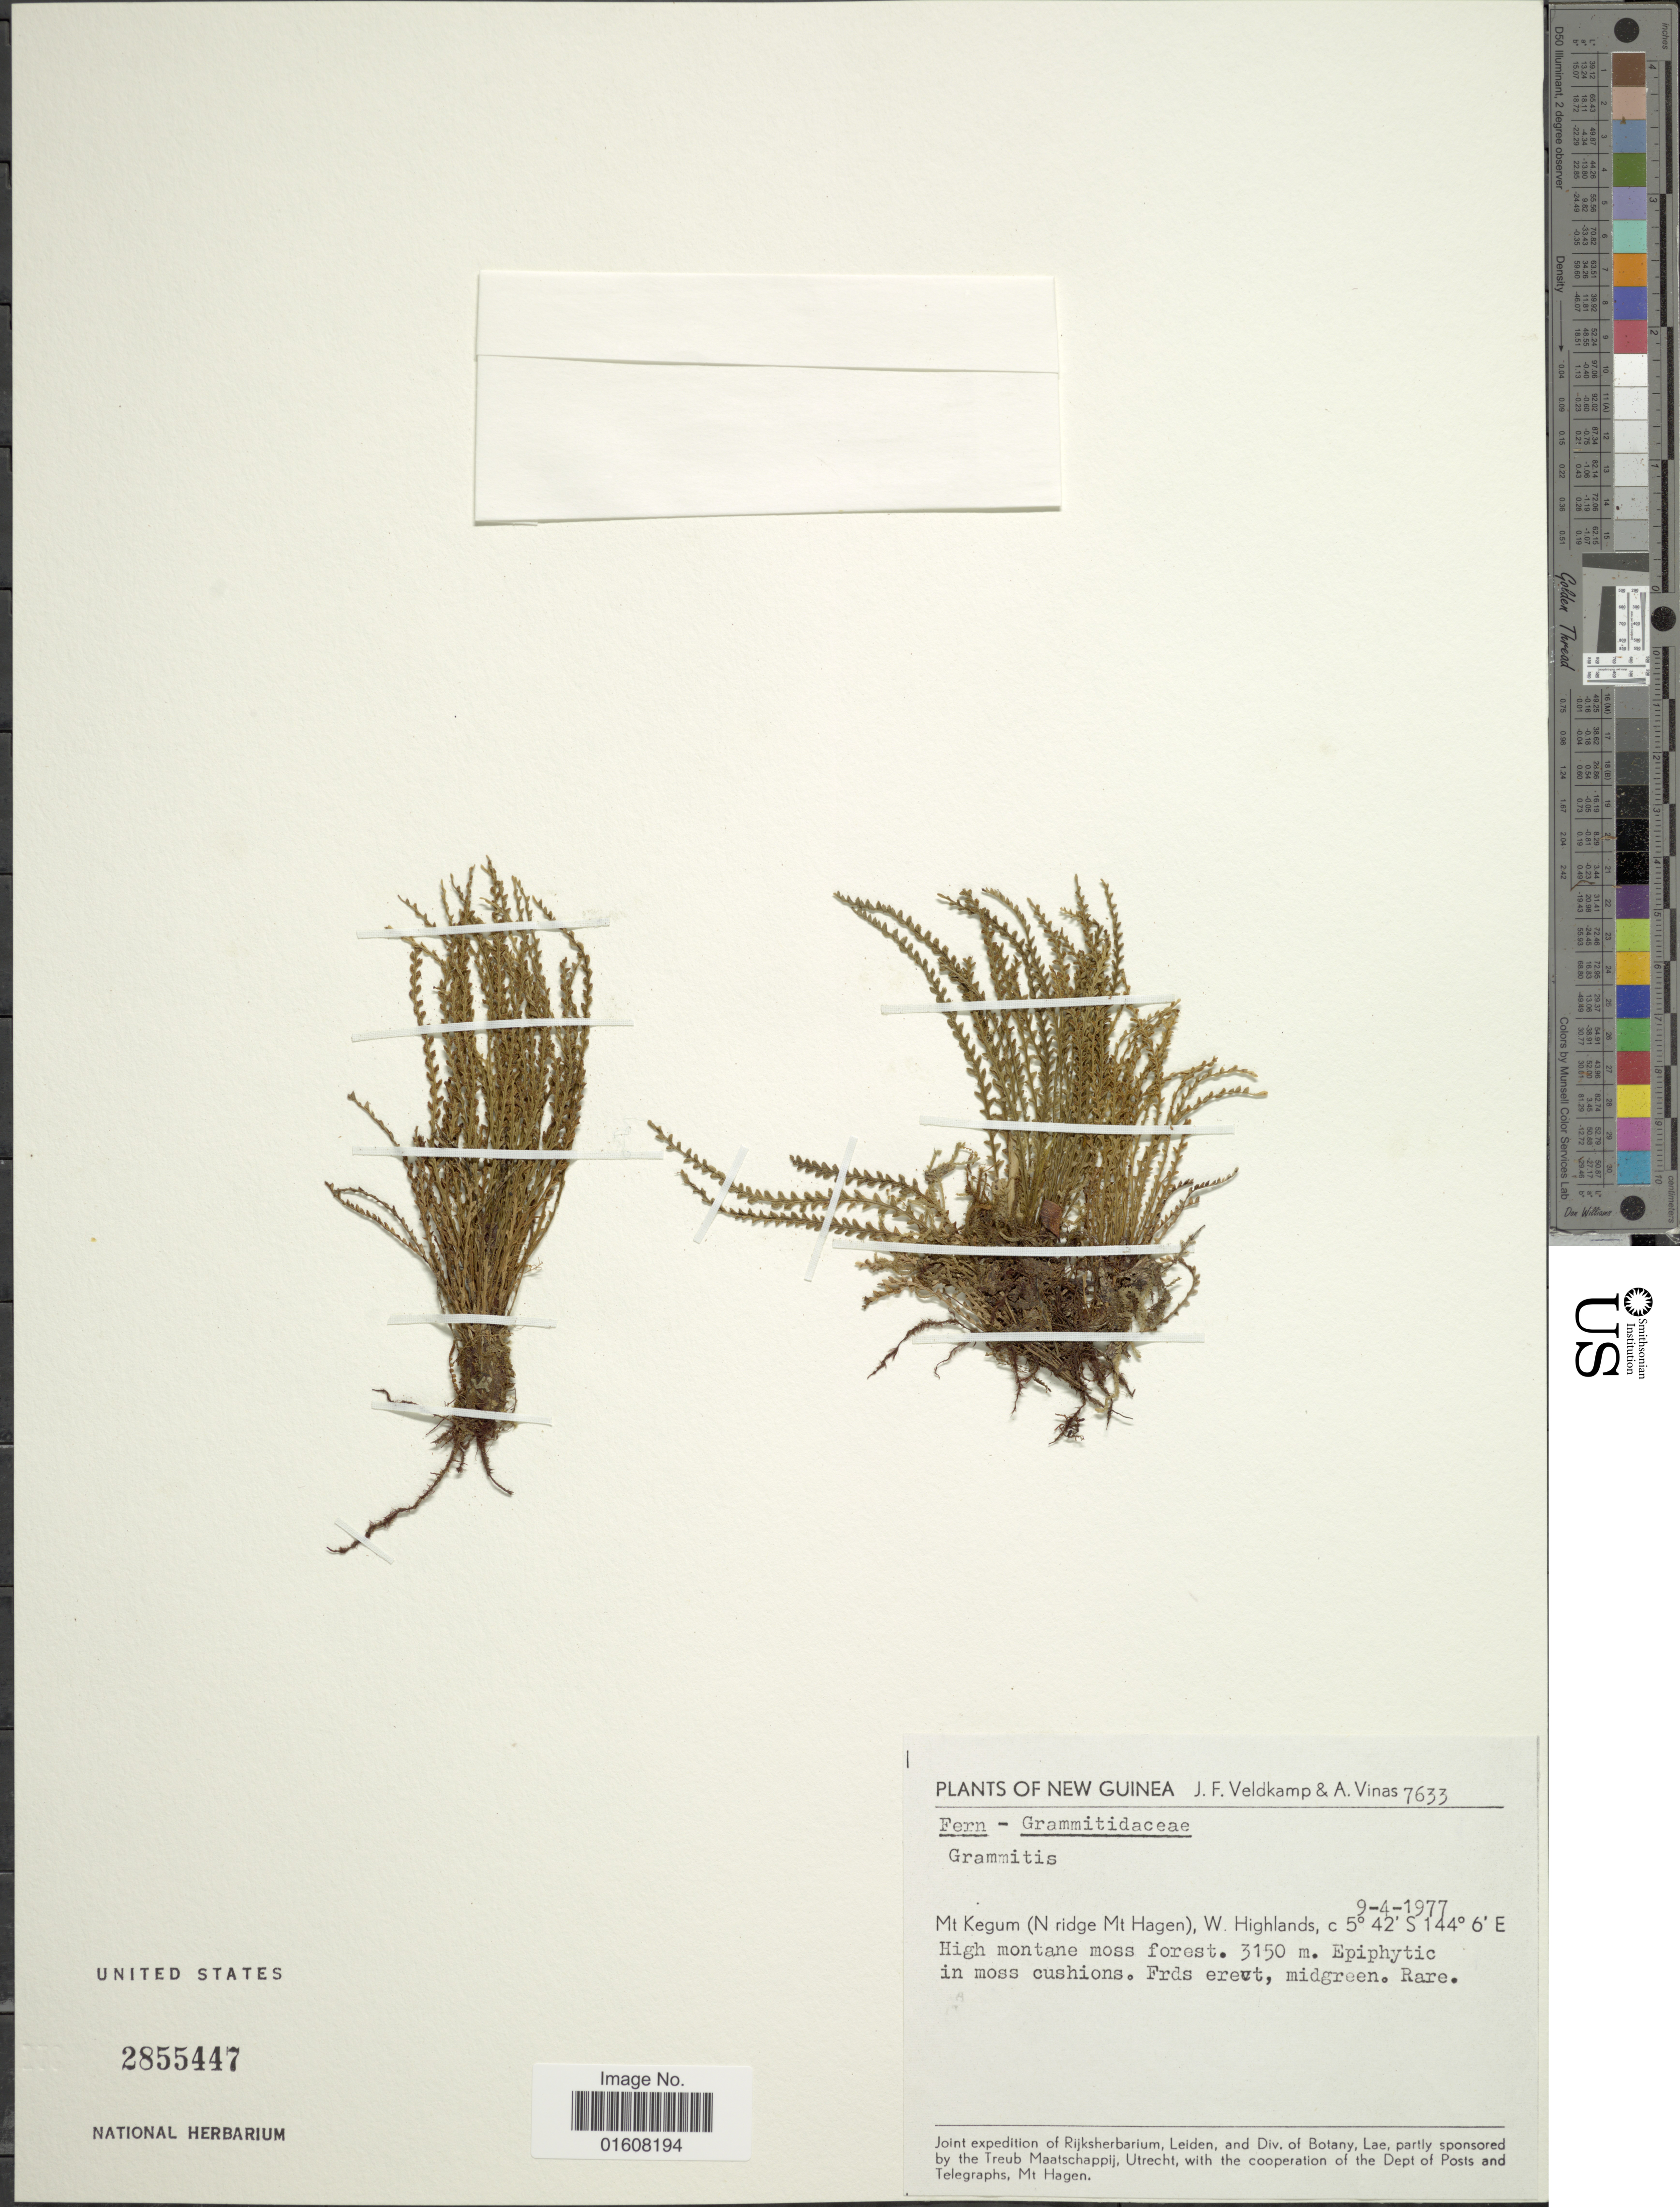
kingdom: Plantae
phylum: Tracheophyta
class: Polypodiopsida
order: Polypodiales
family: Polypodiaceae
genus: Grammitis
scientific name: Grammitis sp.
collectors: J. F. Veldkamp & A. Vinas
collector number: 7633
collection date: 1977-04-09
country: Papua New Guinea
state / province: Western Highlands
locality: New Guinea. Mt Kegum (N ridge Mt Hagen), W. Highlands. High montane moss forest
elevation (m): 3150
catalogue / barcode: US 2855447